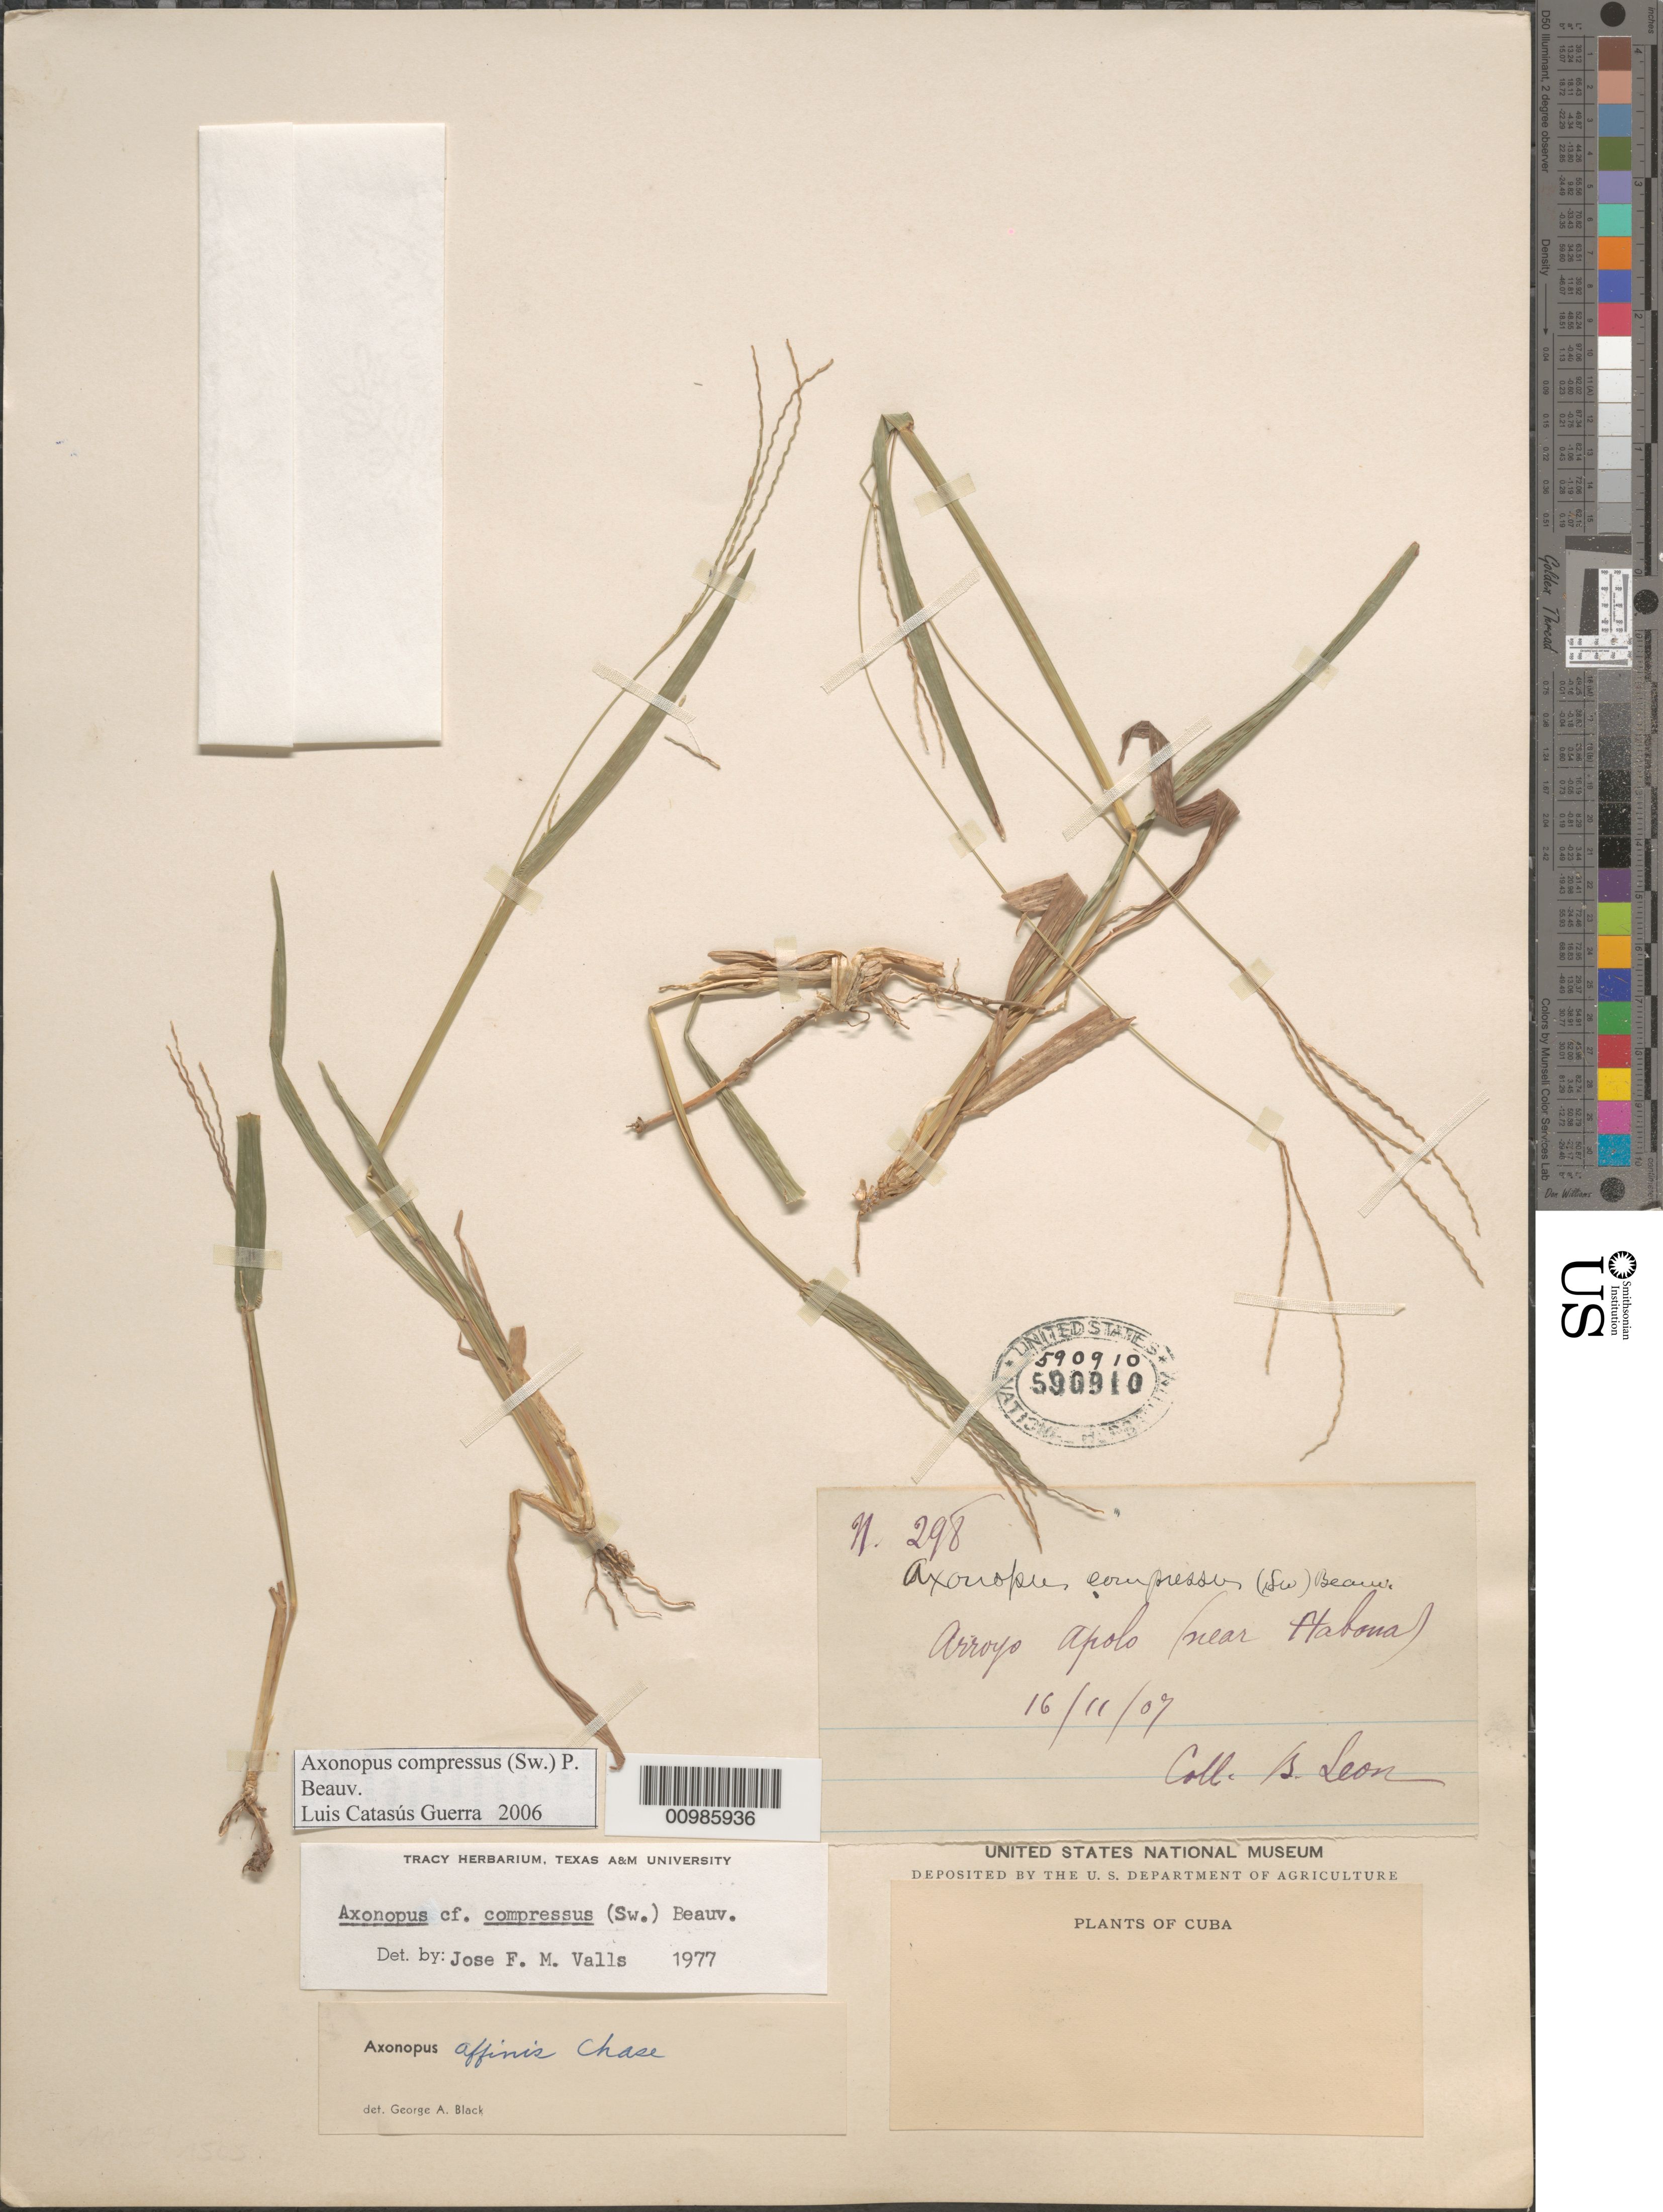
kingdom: Plantae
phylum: Tracheophyta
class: Liliopsida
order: Poales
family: Poaceae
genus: Axonopus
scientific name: Axonopus compressus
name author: (Sw.) P. Beauv.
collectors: Bro. León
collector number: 298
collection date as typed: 16 Nov 1907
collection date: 1907-11-16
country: Cuba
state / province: La Habana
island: Cuba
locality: Arroyo Apolo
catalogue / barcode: US 590910